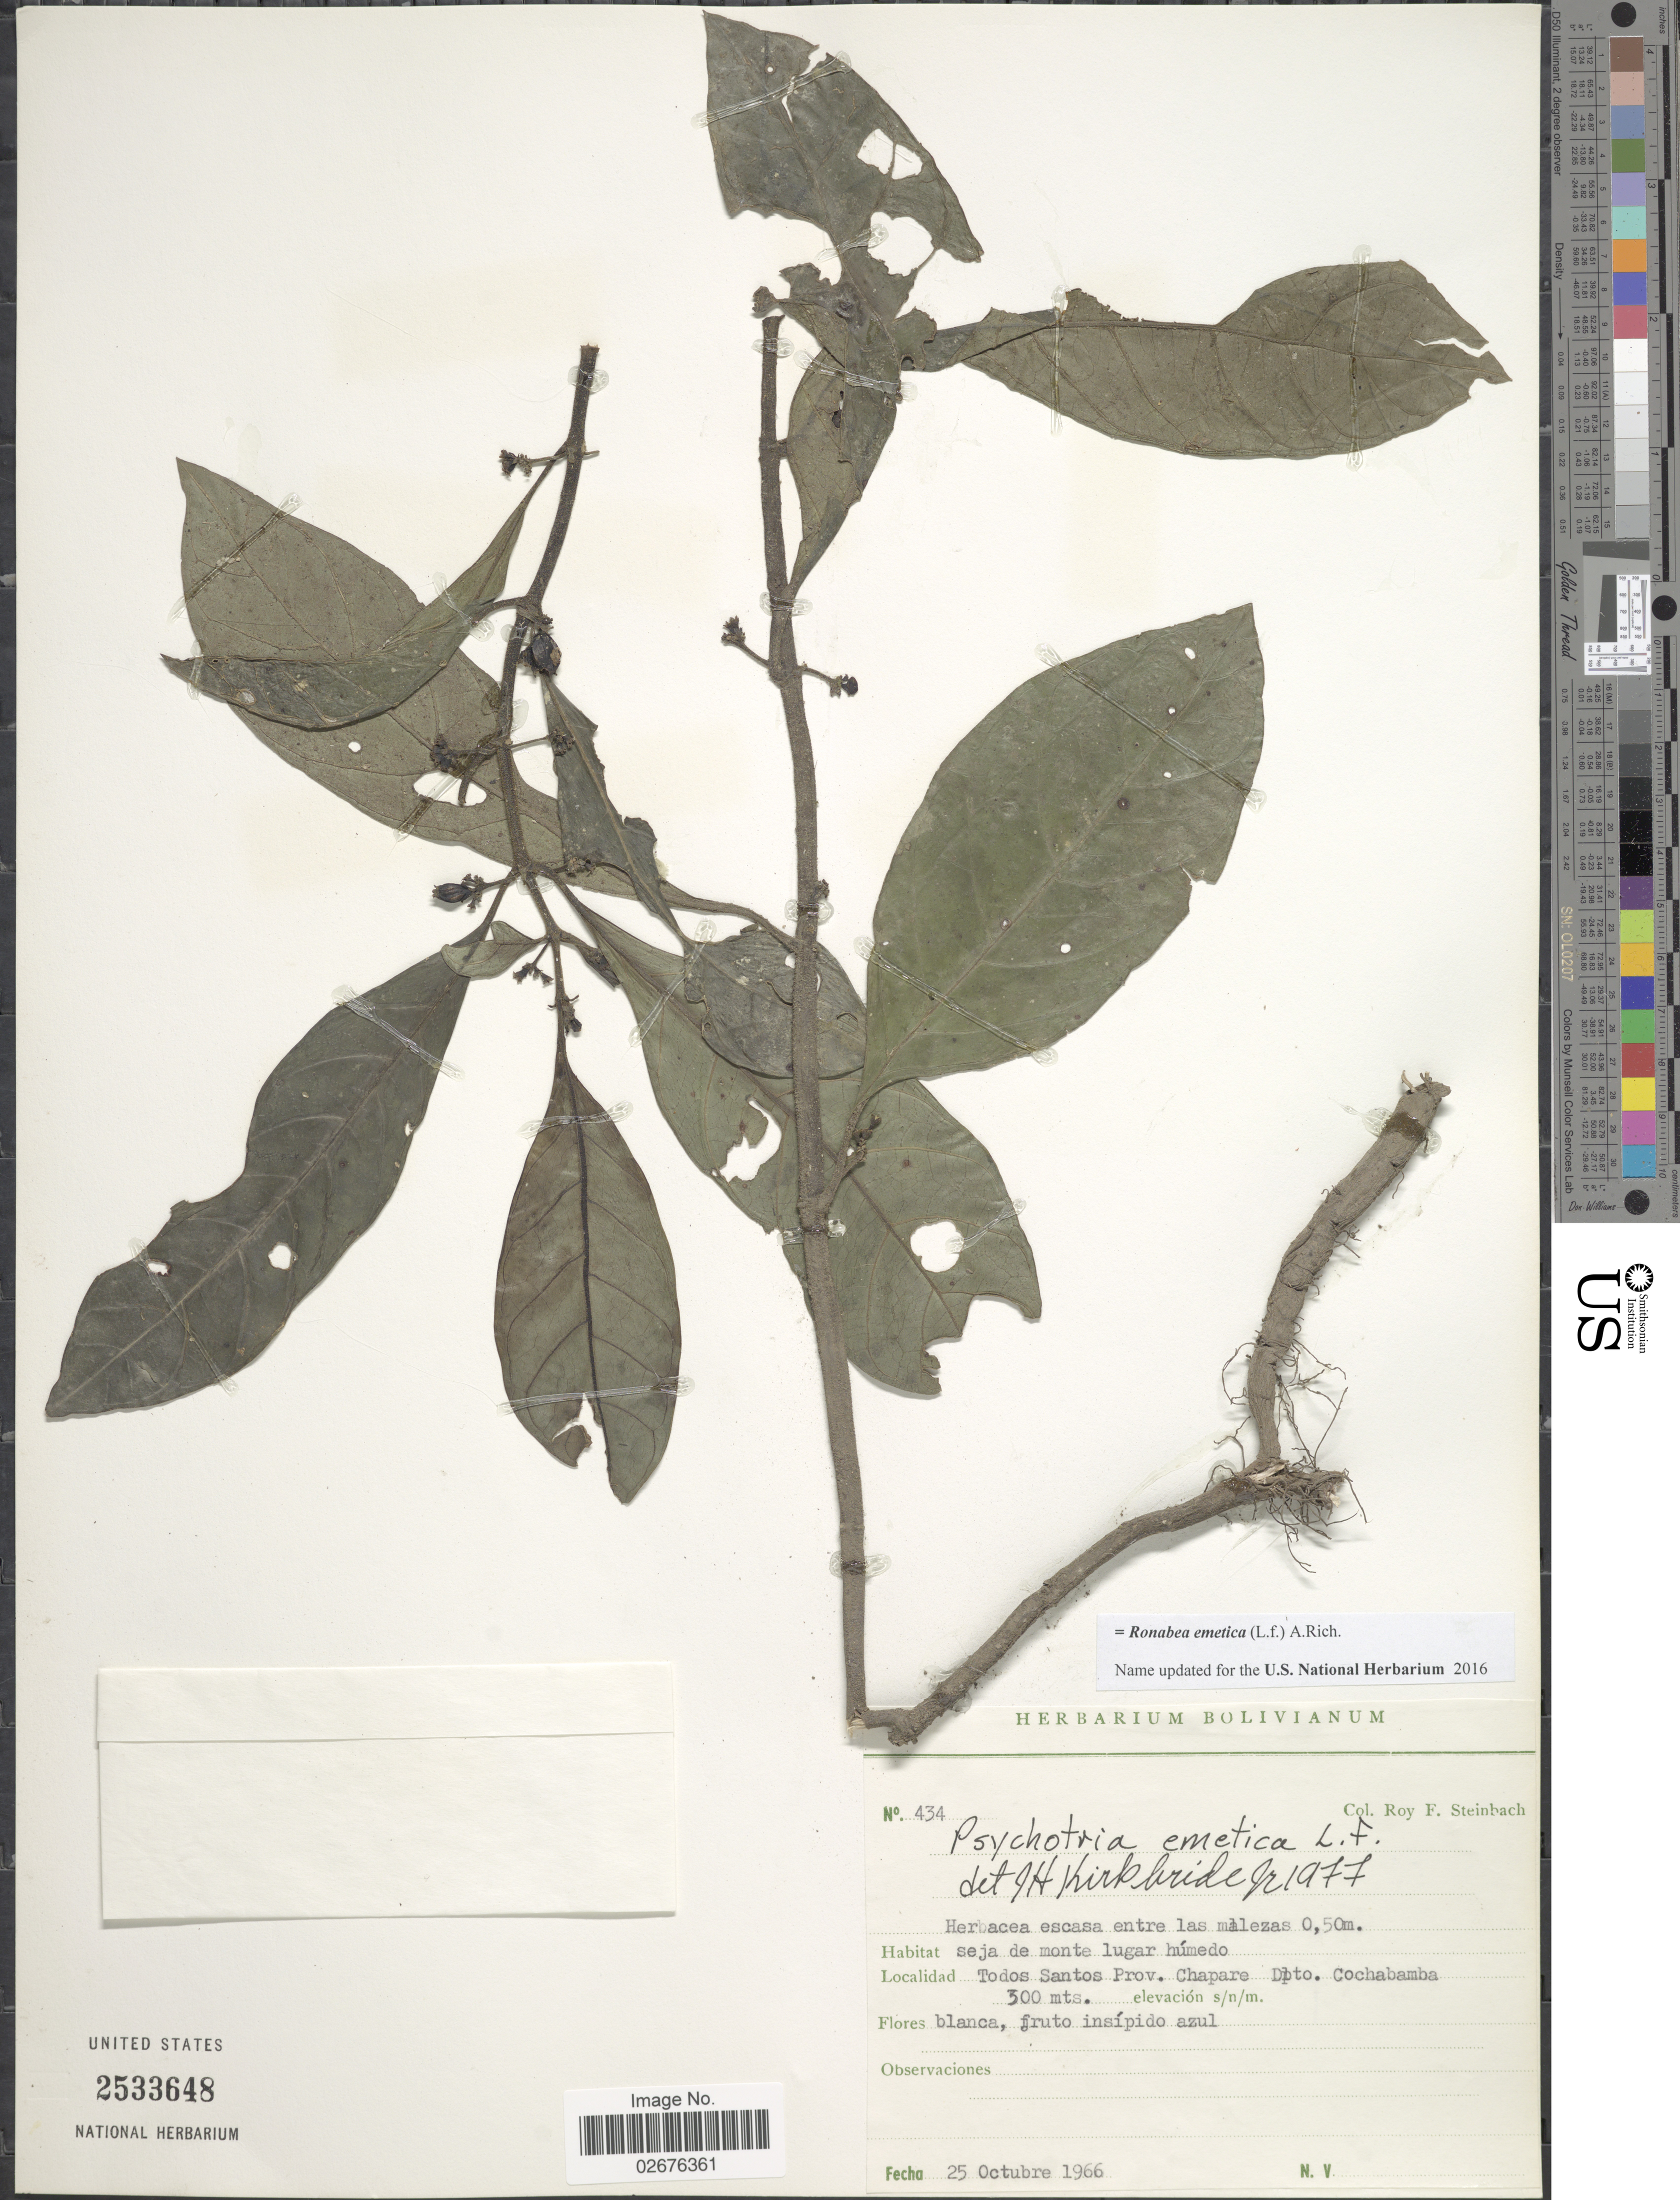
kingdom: Plantae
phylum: Tracheophyta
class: Magnoliopsida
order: Gentianales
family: Rubiaceae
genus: Ronabea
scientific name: Ronabea emetica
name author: (L. f.) A. Rich.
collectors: R. F. Steinbach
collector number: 434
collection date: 1966-10-25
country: Bolivia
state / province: Cochabamba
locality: Todos Santos Prov. Chapare.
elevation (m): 300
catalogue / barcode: US 2533648